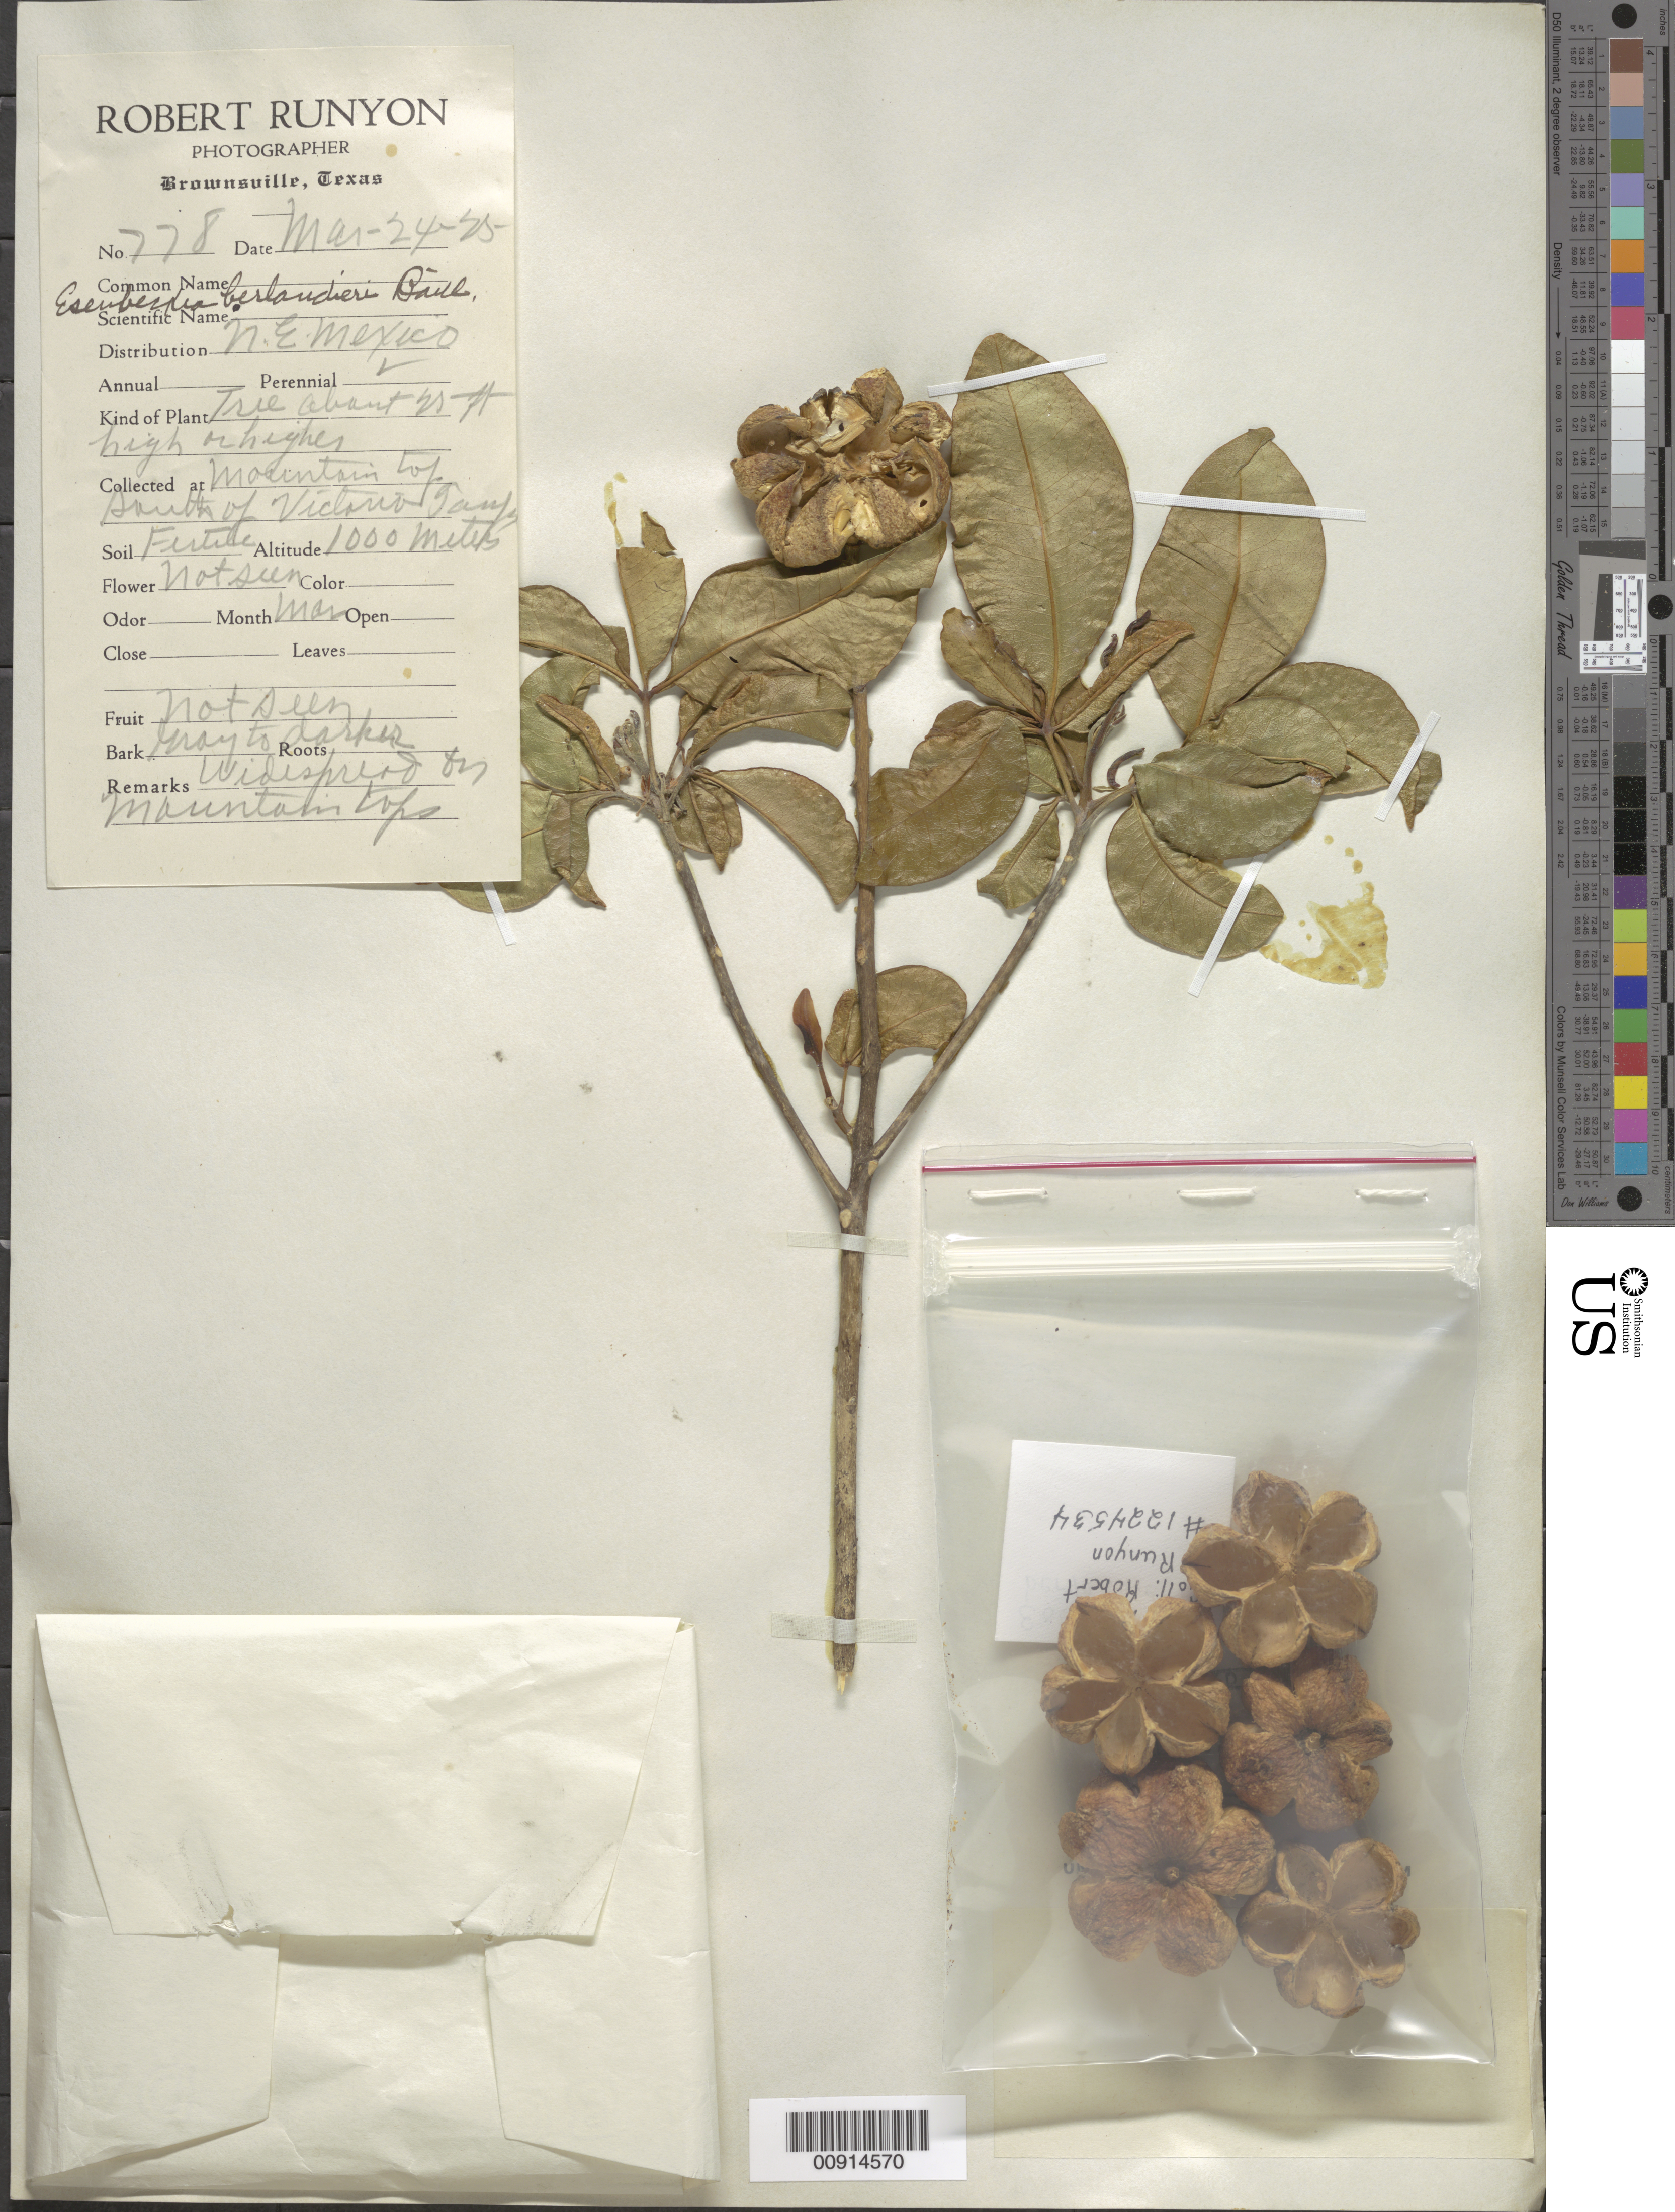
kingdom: Plantae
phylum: Tracheophyta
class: Magnoliopsida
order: Sapindales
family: Rutaceae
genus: Esenbeckia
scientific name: Esenbeckia berlandieri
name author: Baill. ex Hemsl.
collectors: R. Runyon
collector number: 778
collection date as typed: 24 Mar 1925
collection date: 1925-03-24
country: Mexico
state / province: Tamaulipas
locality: South of Victoria, Tamaulipas.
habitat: Mountain top. Soil fertile.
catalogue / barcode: US 1224534